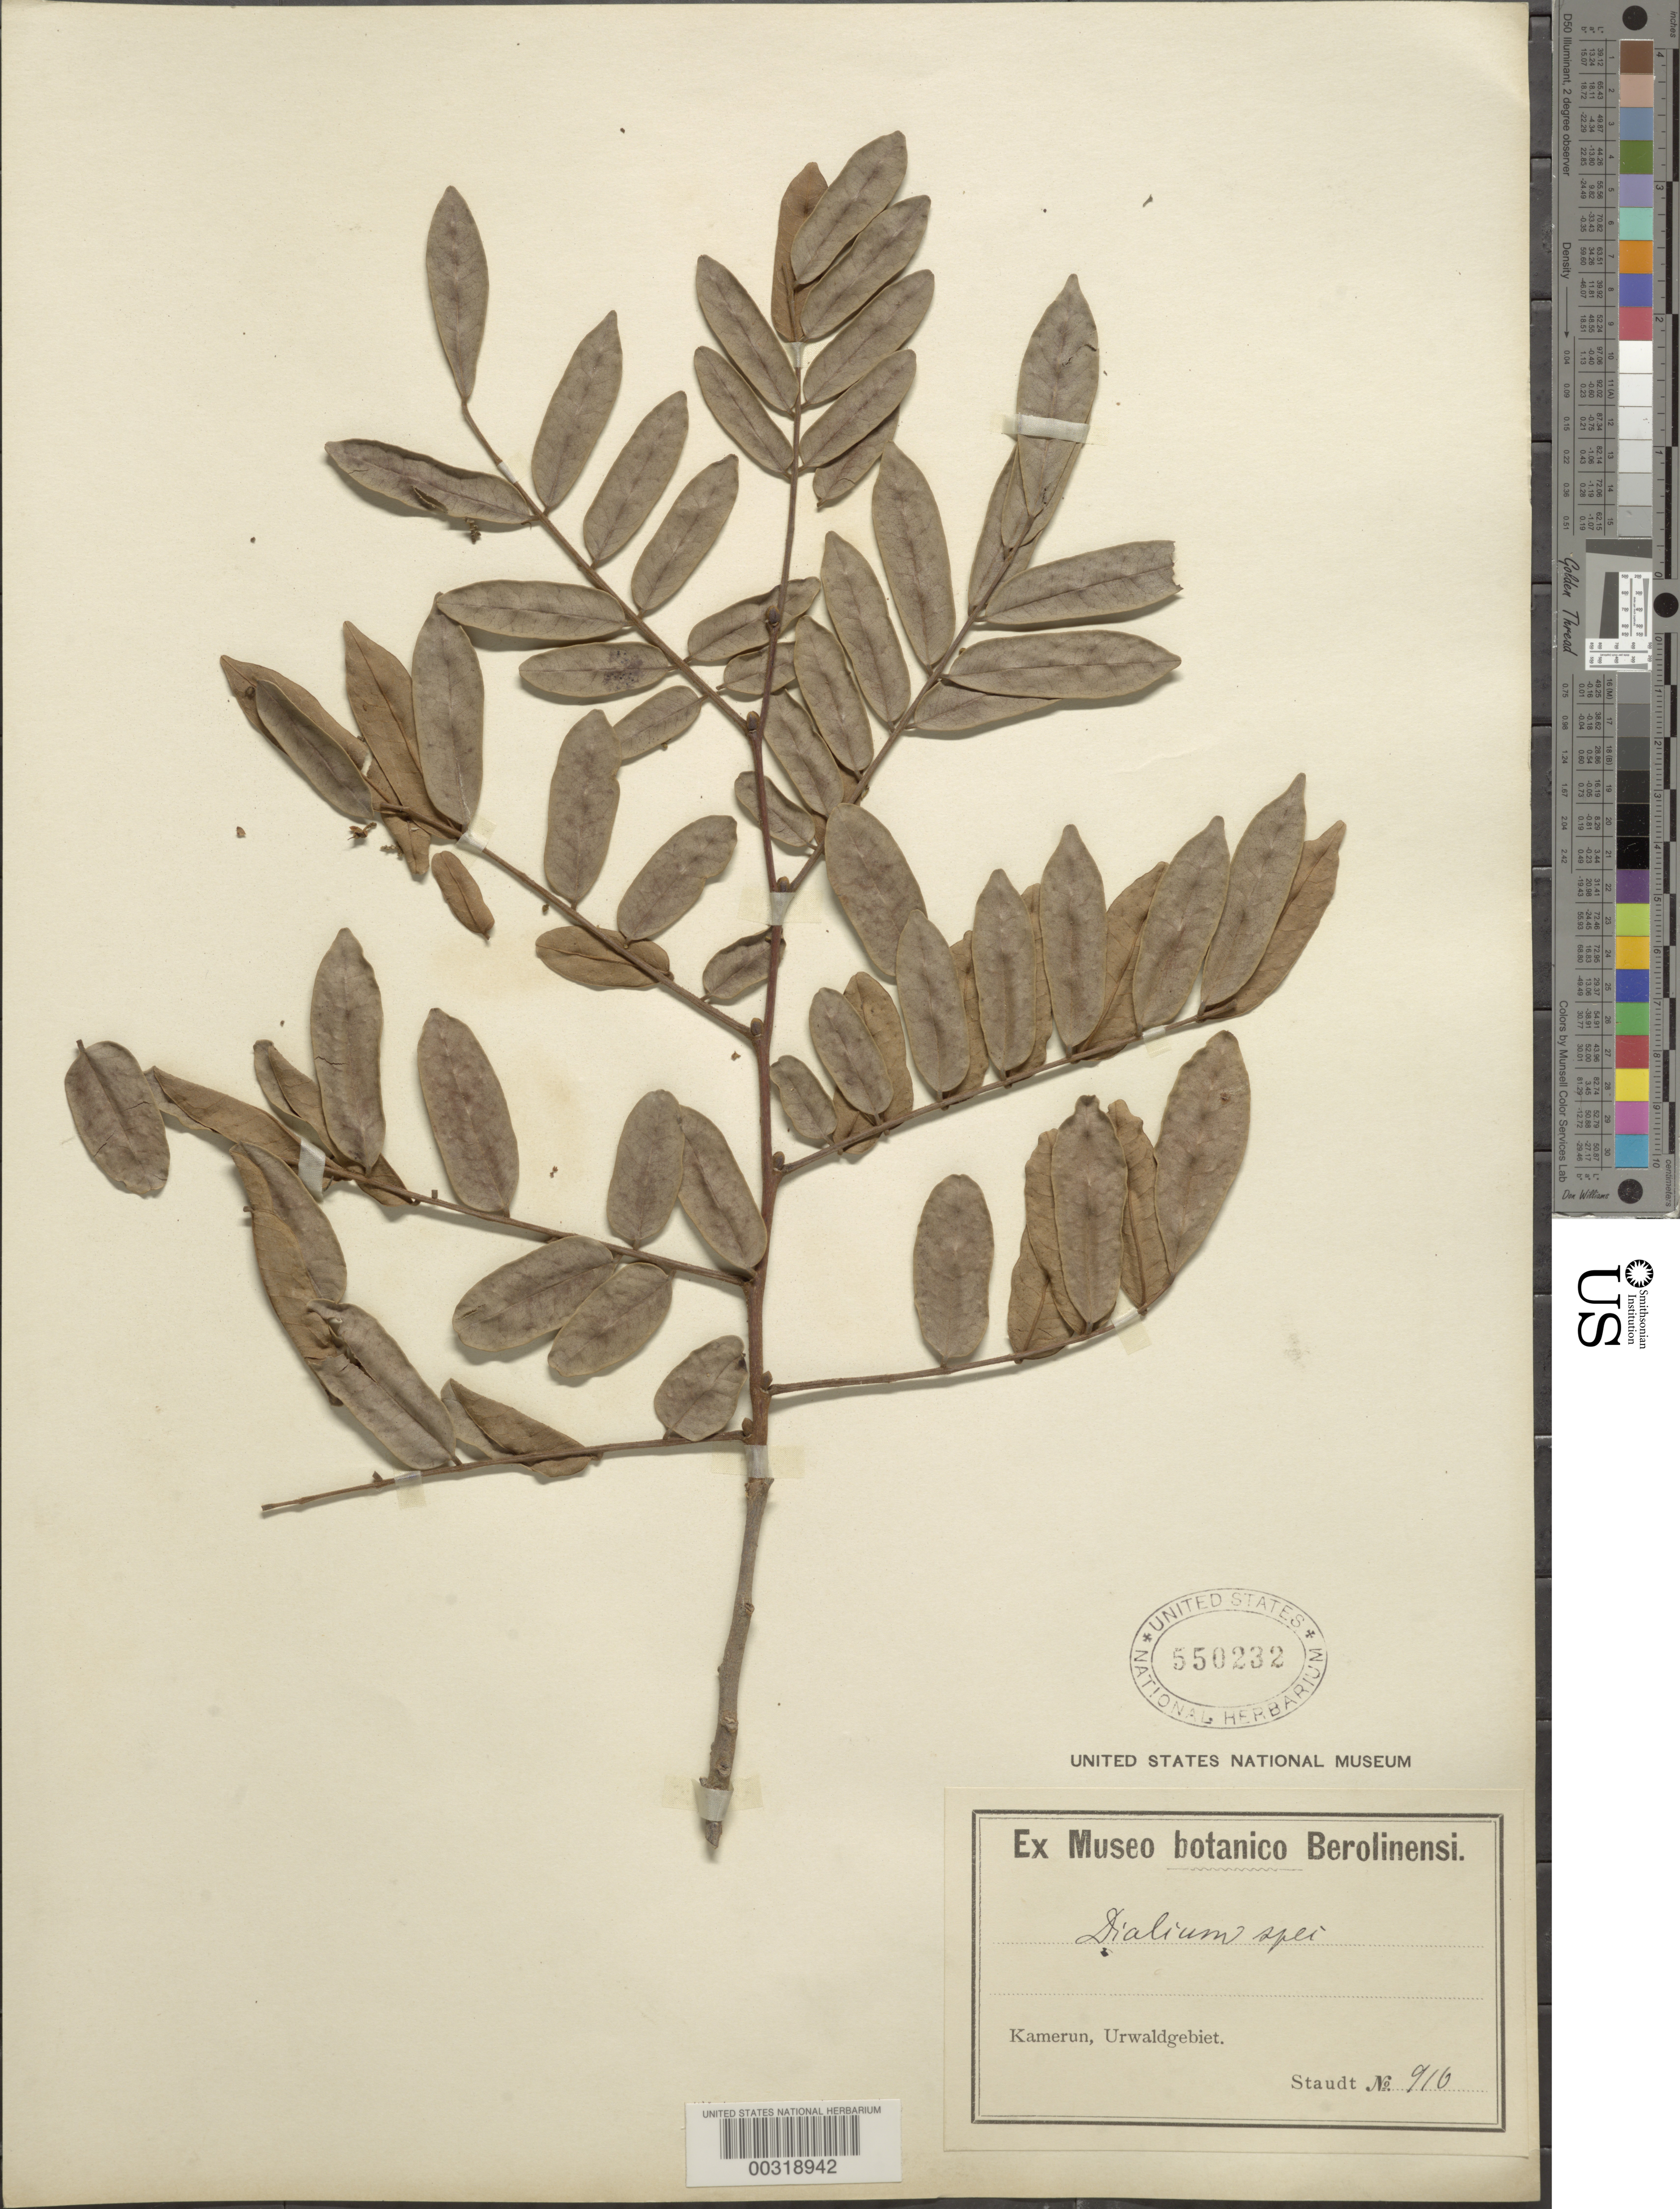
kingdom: Plantae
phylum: Tracheophyta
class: Magnoliopsida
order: Fabales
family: Fabaceae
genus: Dialium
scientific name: Dialium sp.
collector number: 910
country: Cameroon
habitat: Forest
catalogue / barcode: US 550232